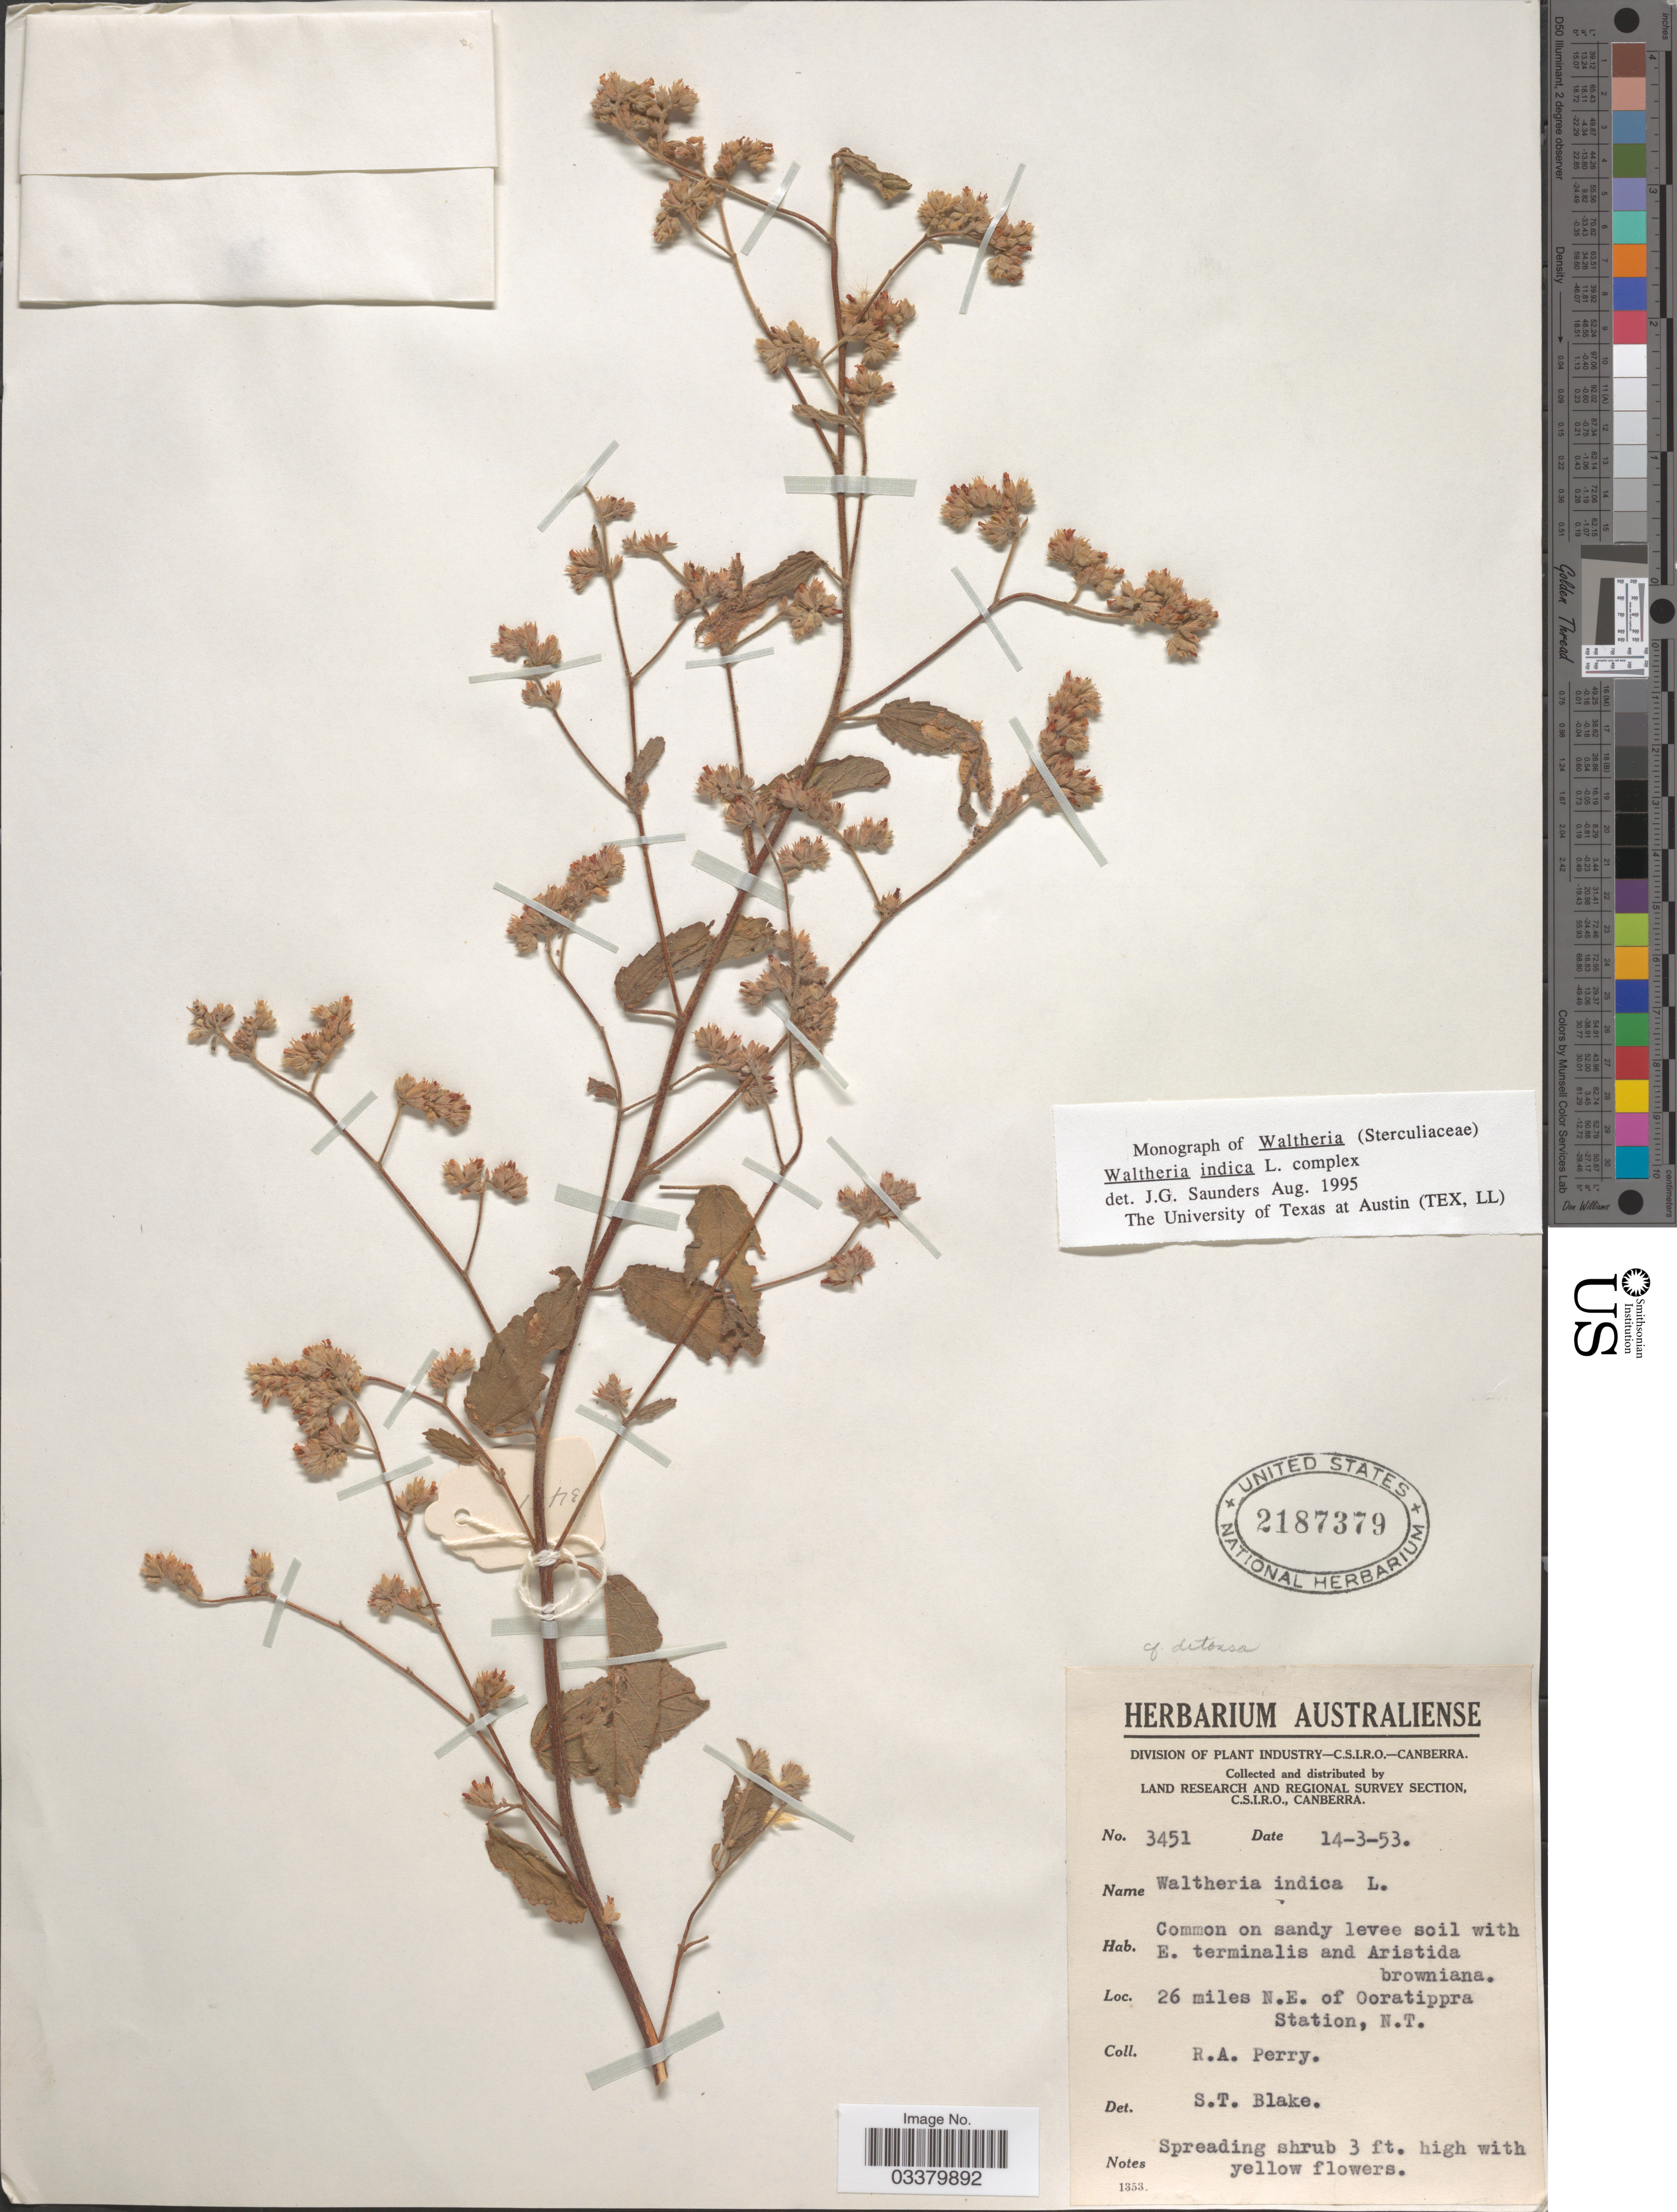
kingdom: Plantae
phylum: Tracheophyta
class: Magnoliopsida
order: Malvales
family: Malvaceae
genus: Waltheria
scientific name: Waltheria indica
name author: L.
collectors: Perry, R. A.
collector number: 3451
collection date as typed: Transcribed d/m/y: 14/3/53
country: Australia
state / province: Northern Territory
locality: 26 miles N.E. of Ooratippra Station.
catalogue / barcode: US 2187379